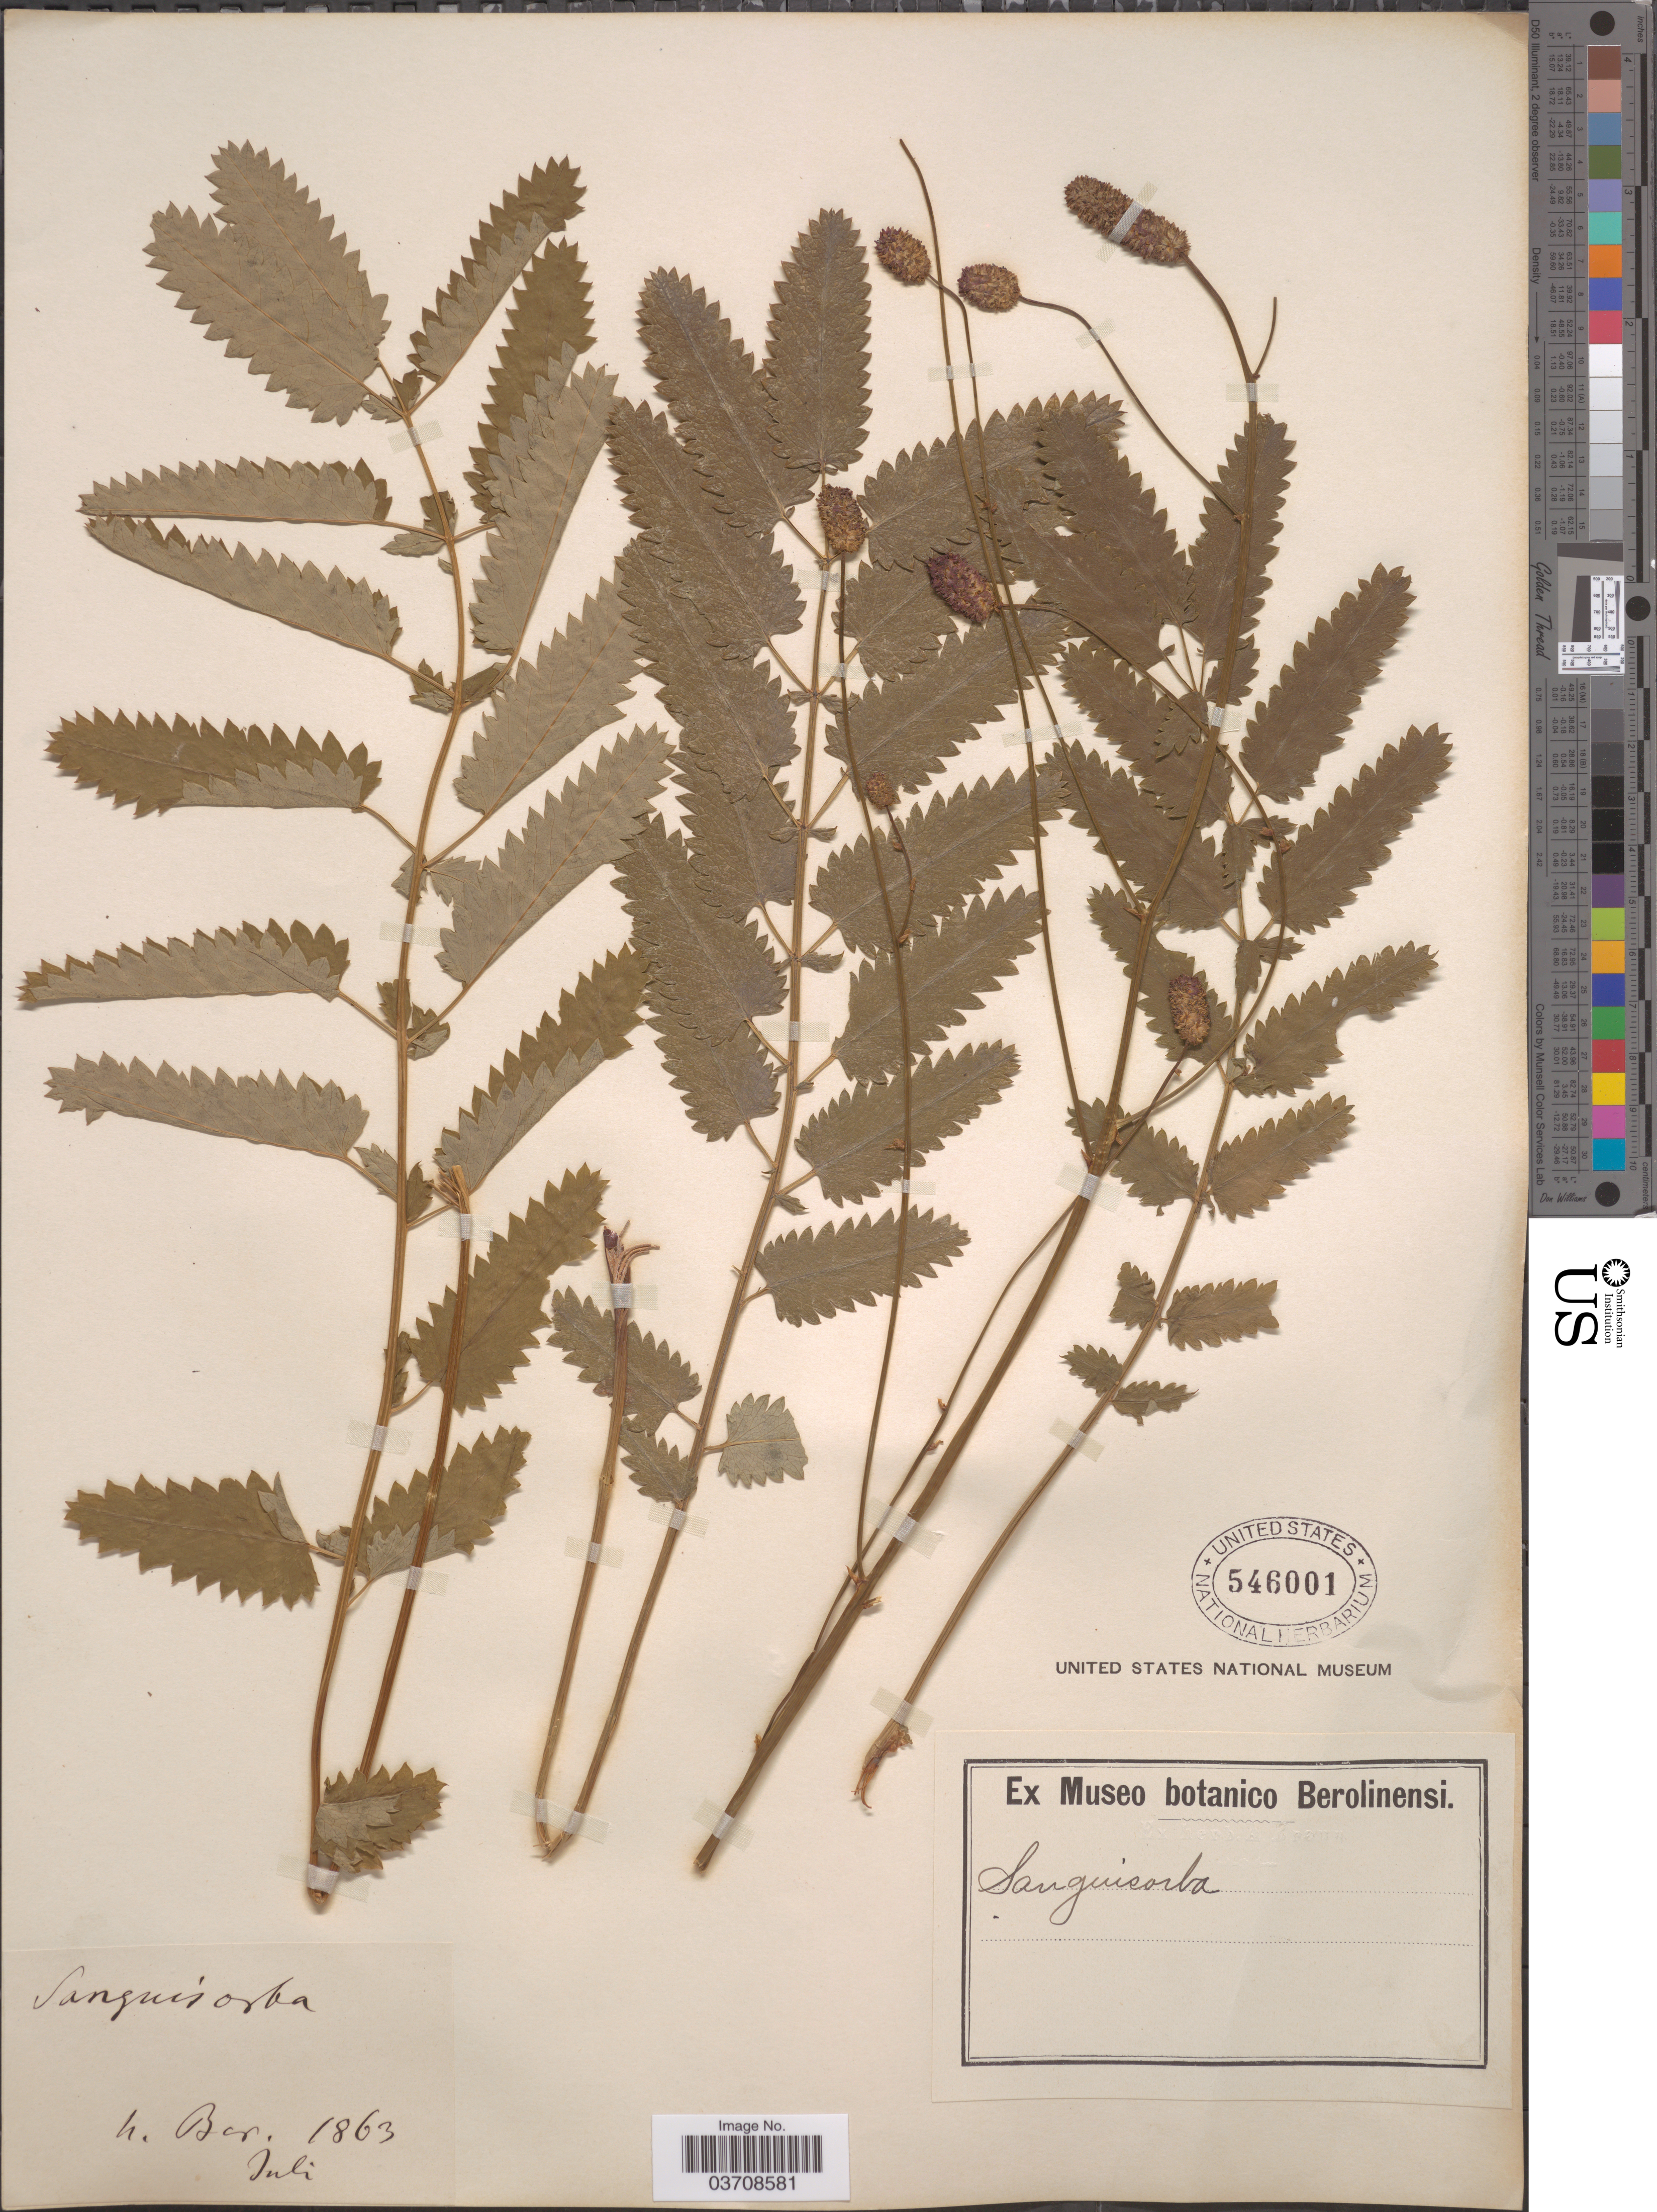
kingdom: Plantae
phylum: Tracheophyta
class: Magnoliopsida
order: Rosales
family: Rosaceae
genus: Sanguisorba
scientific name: Sanguisorba officinalis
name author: L.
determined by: Strong, Mark T., (BOT), Smithsonian Institution - National Museum of Natural History (UNITED STATES)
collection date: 1863-07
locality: H. Bar. [interpreted]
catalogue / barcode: US 546001